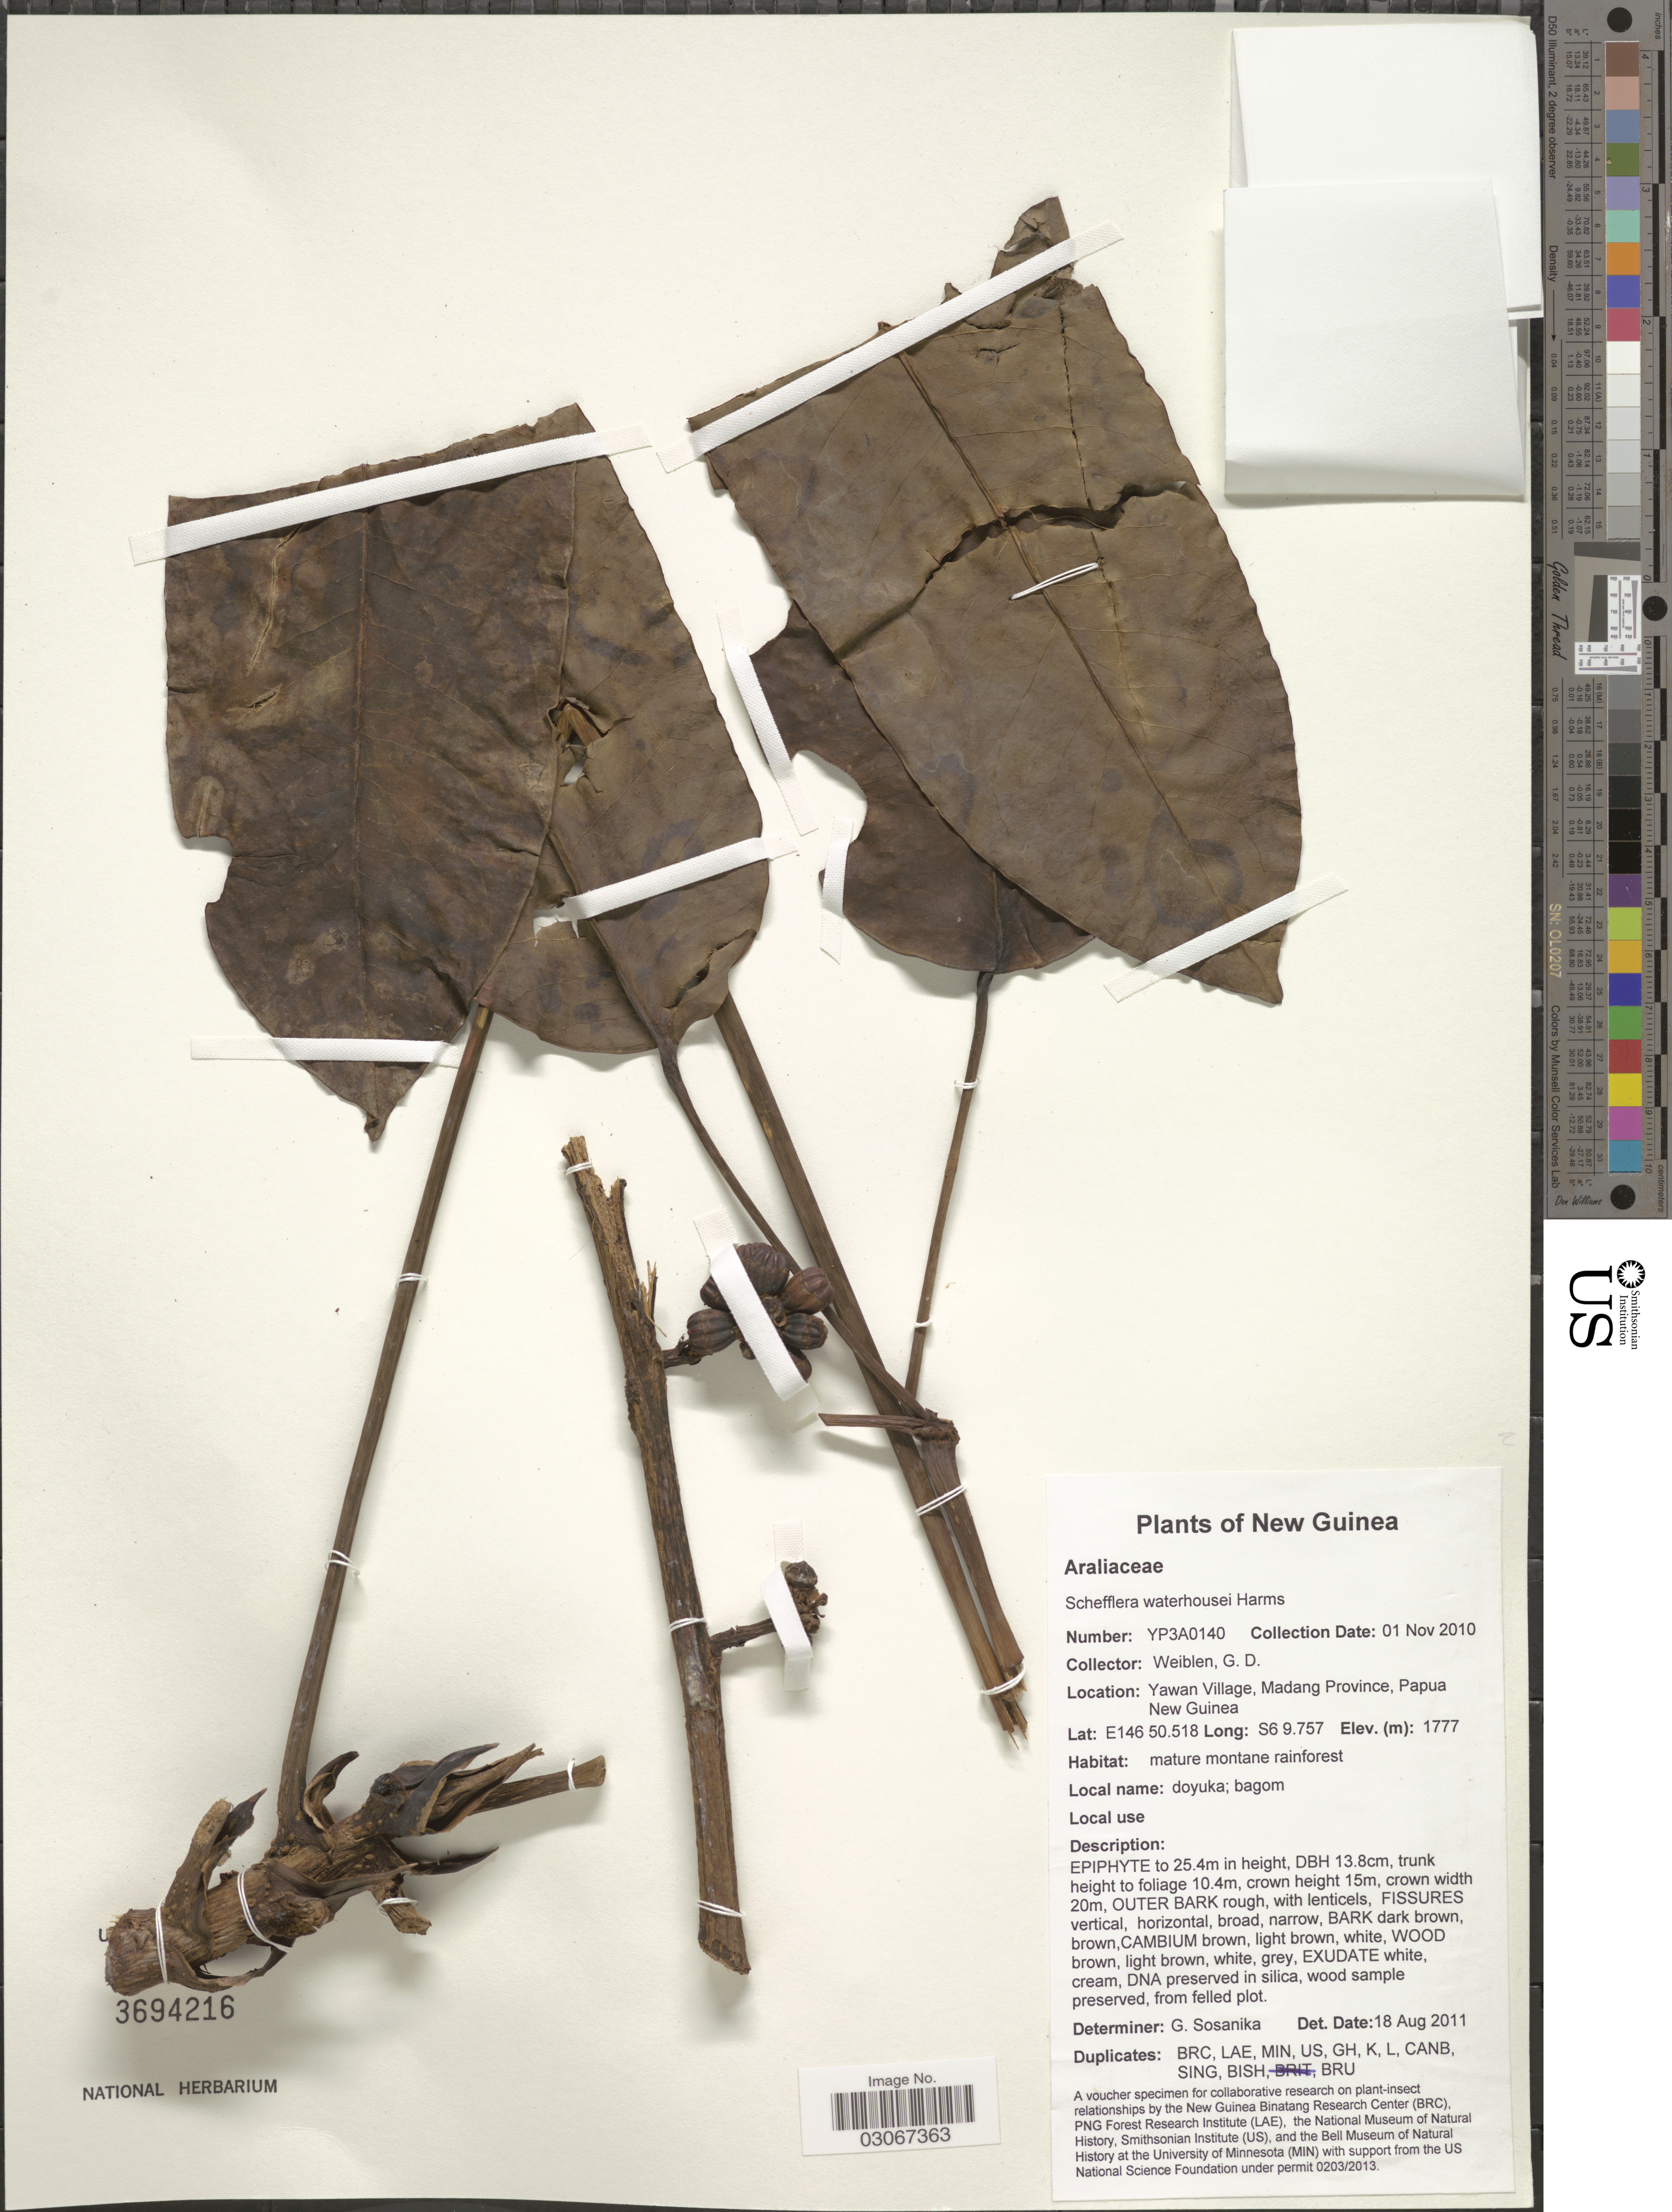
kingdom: Plantae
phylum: Tracheophyta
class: Magnoliopsida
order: Apiales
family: Araliaceae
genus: Heptapleurum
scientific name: Heptapleurum waterhousei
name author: (Harms) G. M. Plunkett & Lowry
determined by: Wagner, W. L., (BOT), Smithsonian Institution - National Museum of Natural History (UNITED STATES)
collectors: G. D. Weiblen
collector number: YP3A0140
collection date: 2010-11-01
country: Papua New Guinea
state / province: Madang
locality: New Guinea, Yawan Village, Madang Province.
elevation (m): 1777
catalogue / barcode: US 3694216